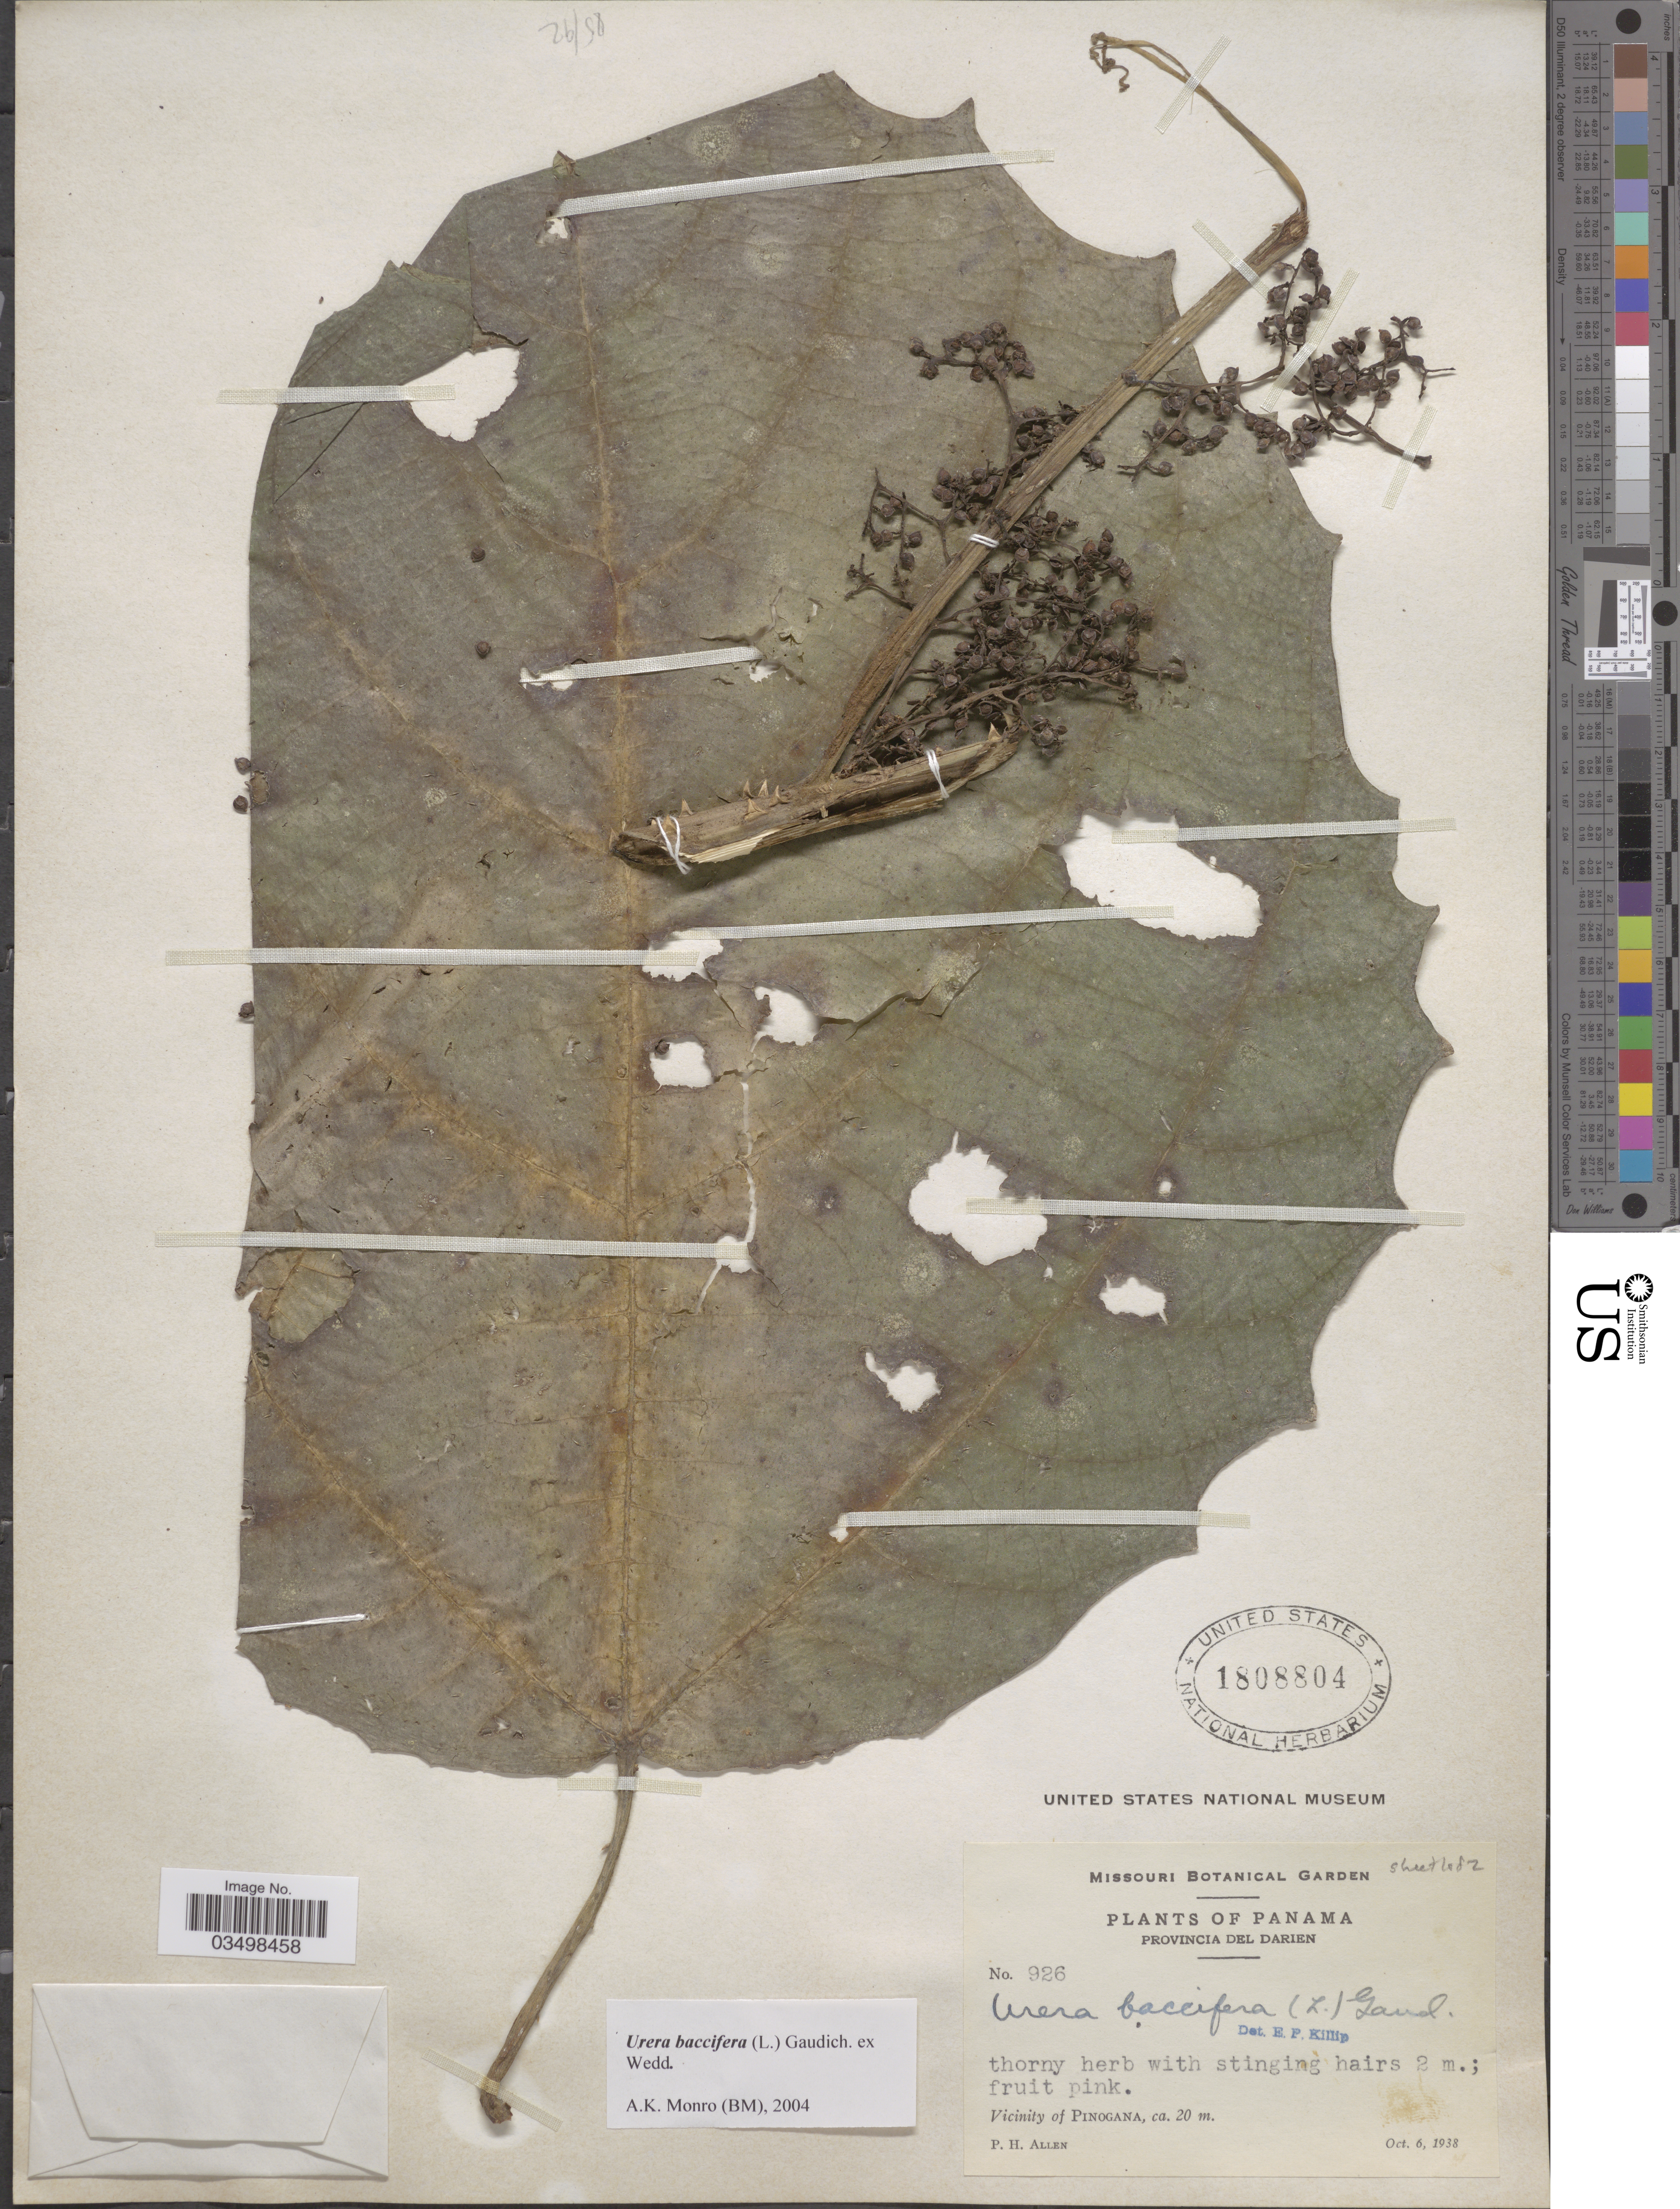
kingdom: Plantae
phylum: Tracheophyta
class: Magnoliopsida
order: Rosales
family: Urticaceae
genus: Urera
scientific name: Urera baccifera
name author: (L.) Gaudich. ex Wedd.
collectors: P. H. Allen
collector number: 926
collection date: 1938-10-06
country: Panama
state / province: Darien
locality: Provincia Del Darien. Vicinity of Pinogana.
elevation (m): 20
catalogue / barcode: US 1808804